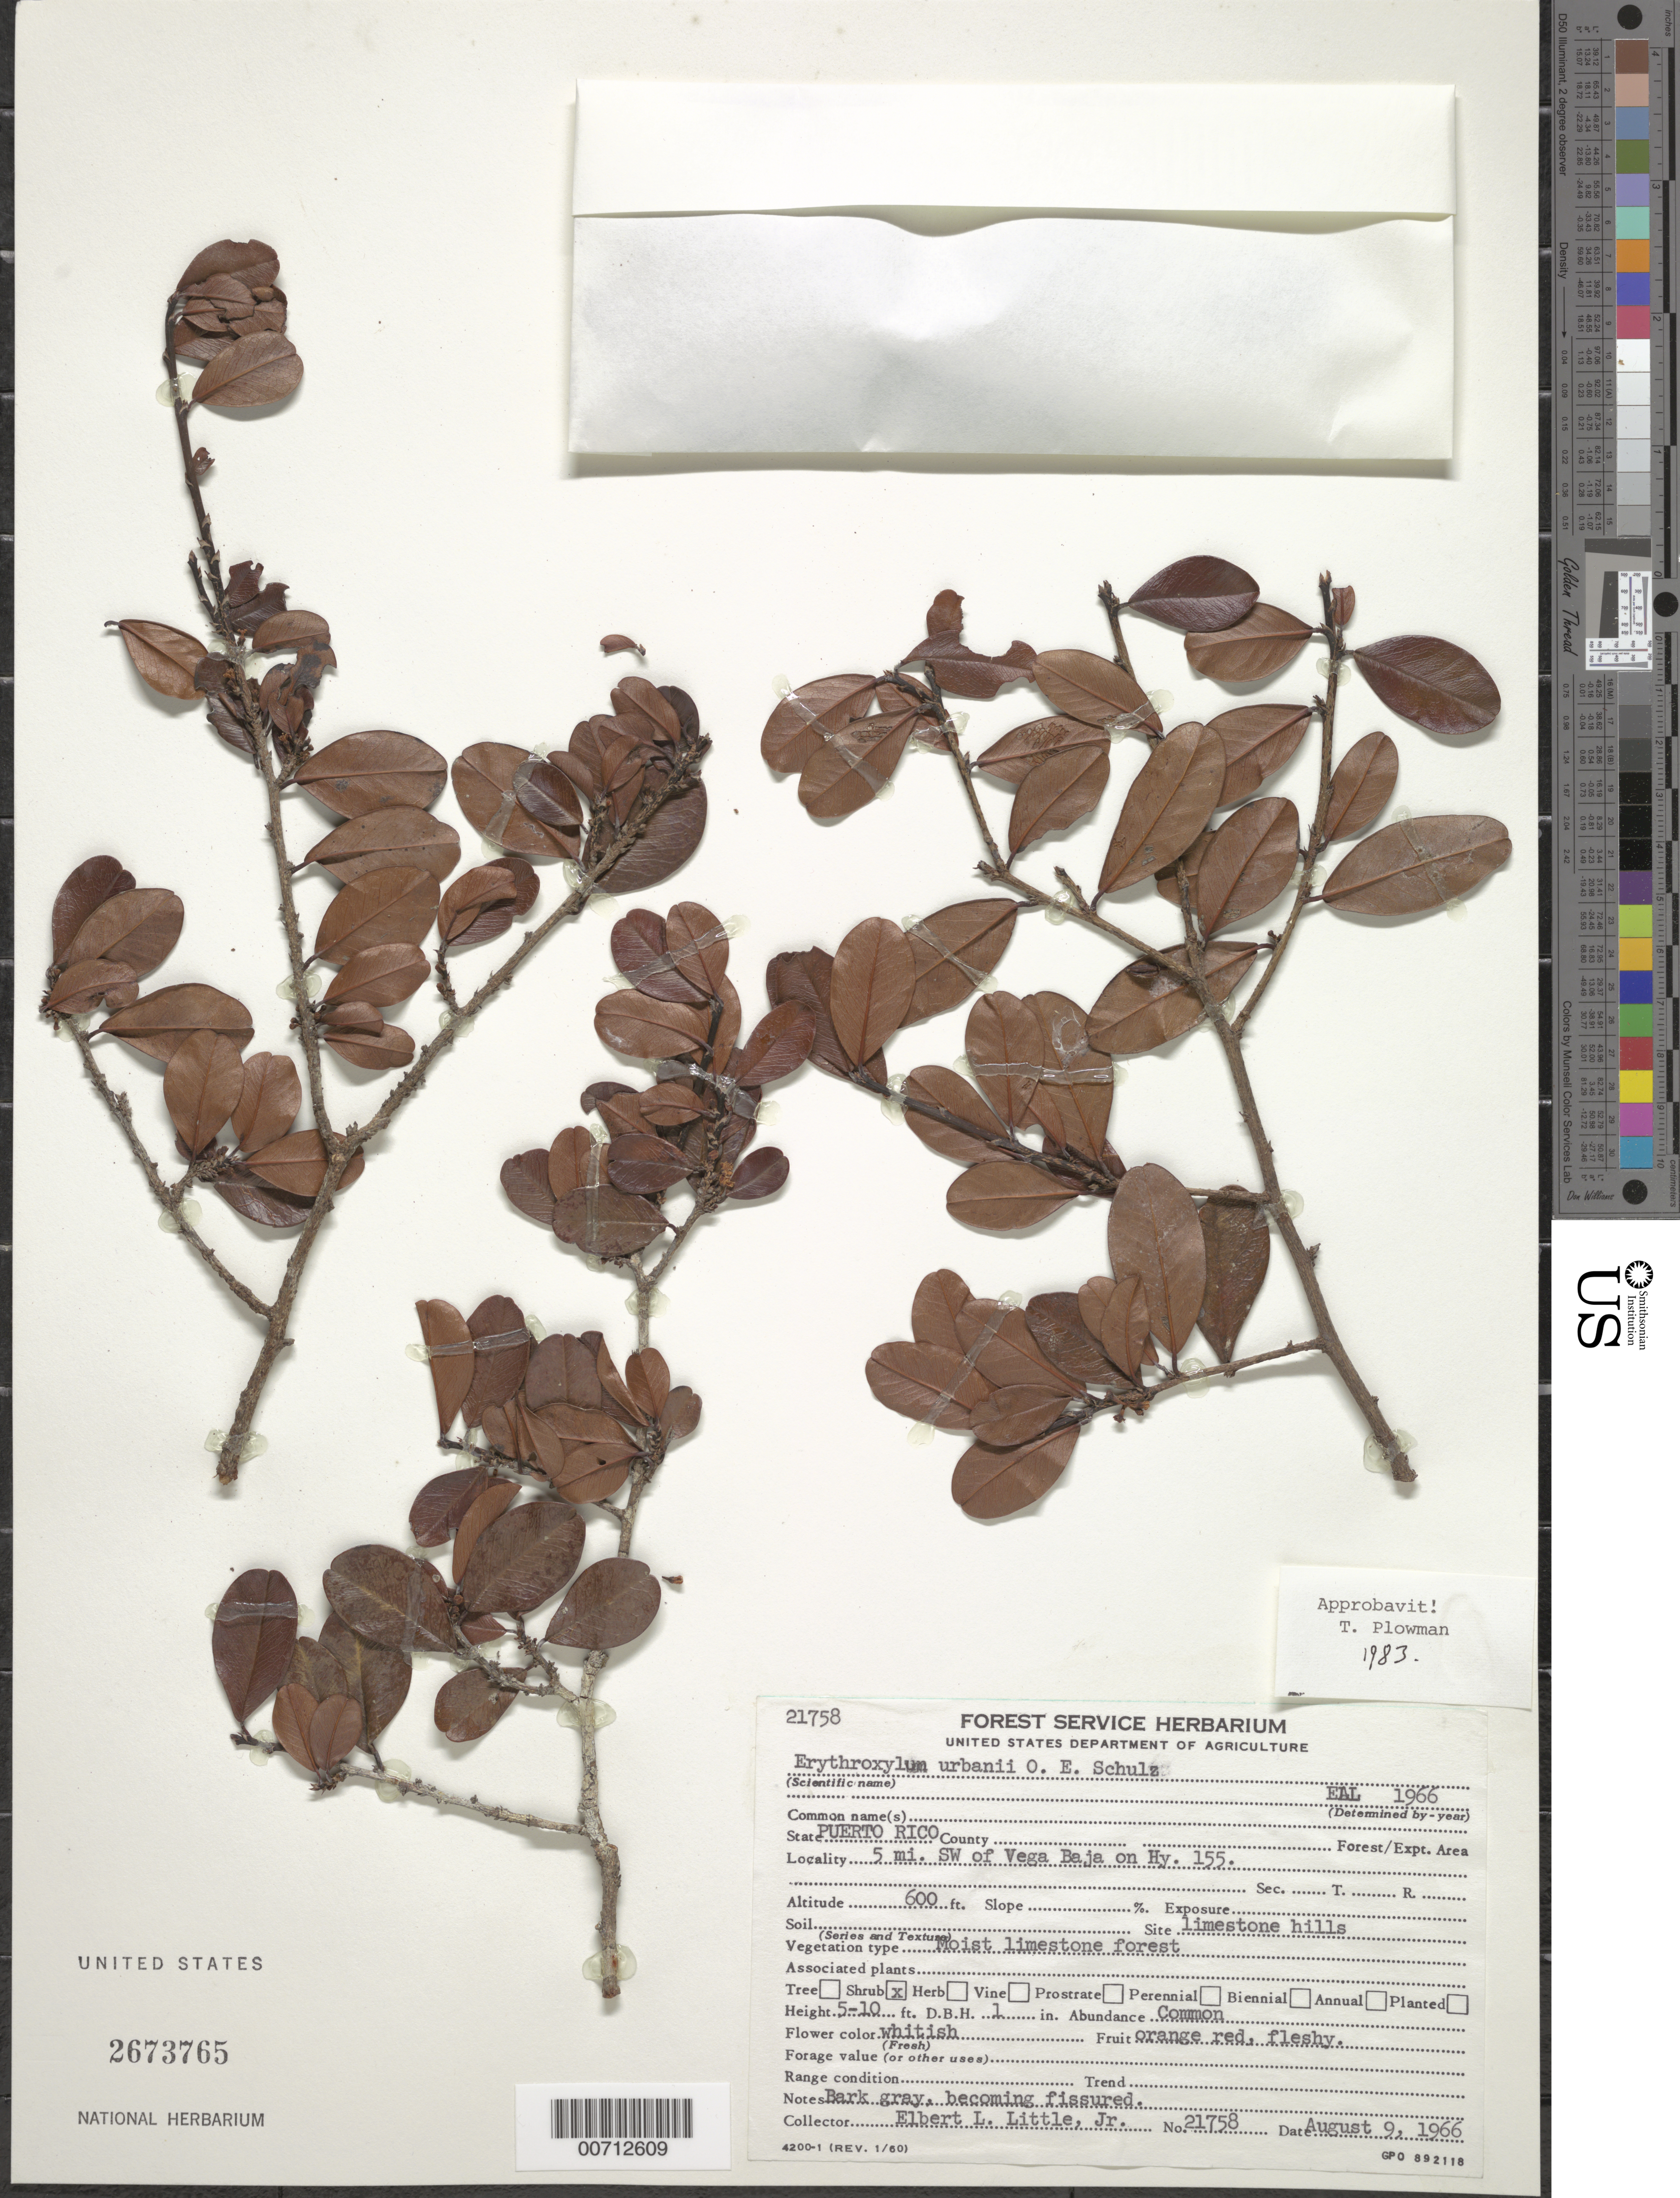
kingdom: Plantae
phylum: Tracheophyta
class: Magnoliopsida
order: Malpighiales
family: Erythroxylaceae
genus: Erythroxylum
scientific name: Erythroxylum urbanii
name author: O.E. Schulz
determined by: Little, Elbert L., Jr., (FSSR), United States Department of Agriculture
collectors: E. L. Little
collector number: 21758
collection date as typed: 09 Aug 1966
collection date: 1966-08-09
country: Puerto Rico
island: Greater Antilles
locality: Vega Baja, 5 mi SW of, on hwy 155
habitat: Moist limestone forest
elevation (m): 183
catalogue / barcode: US 2673765